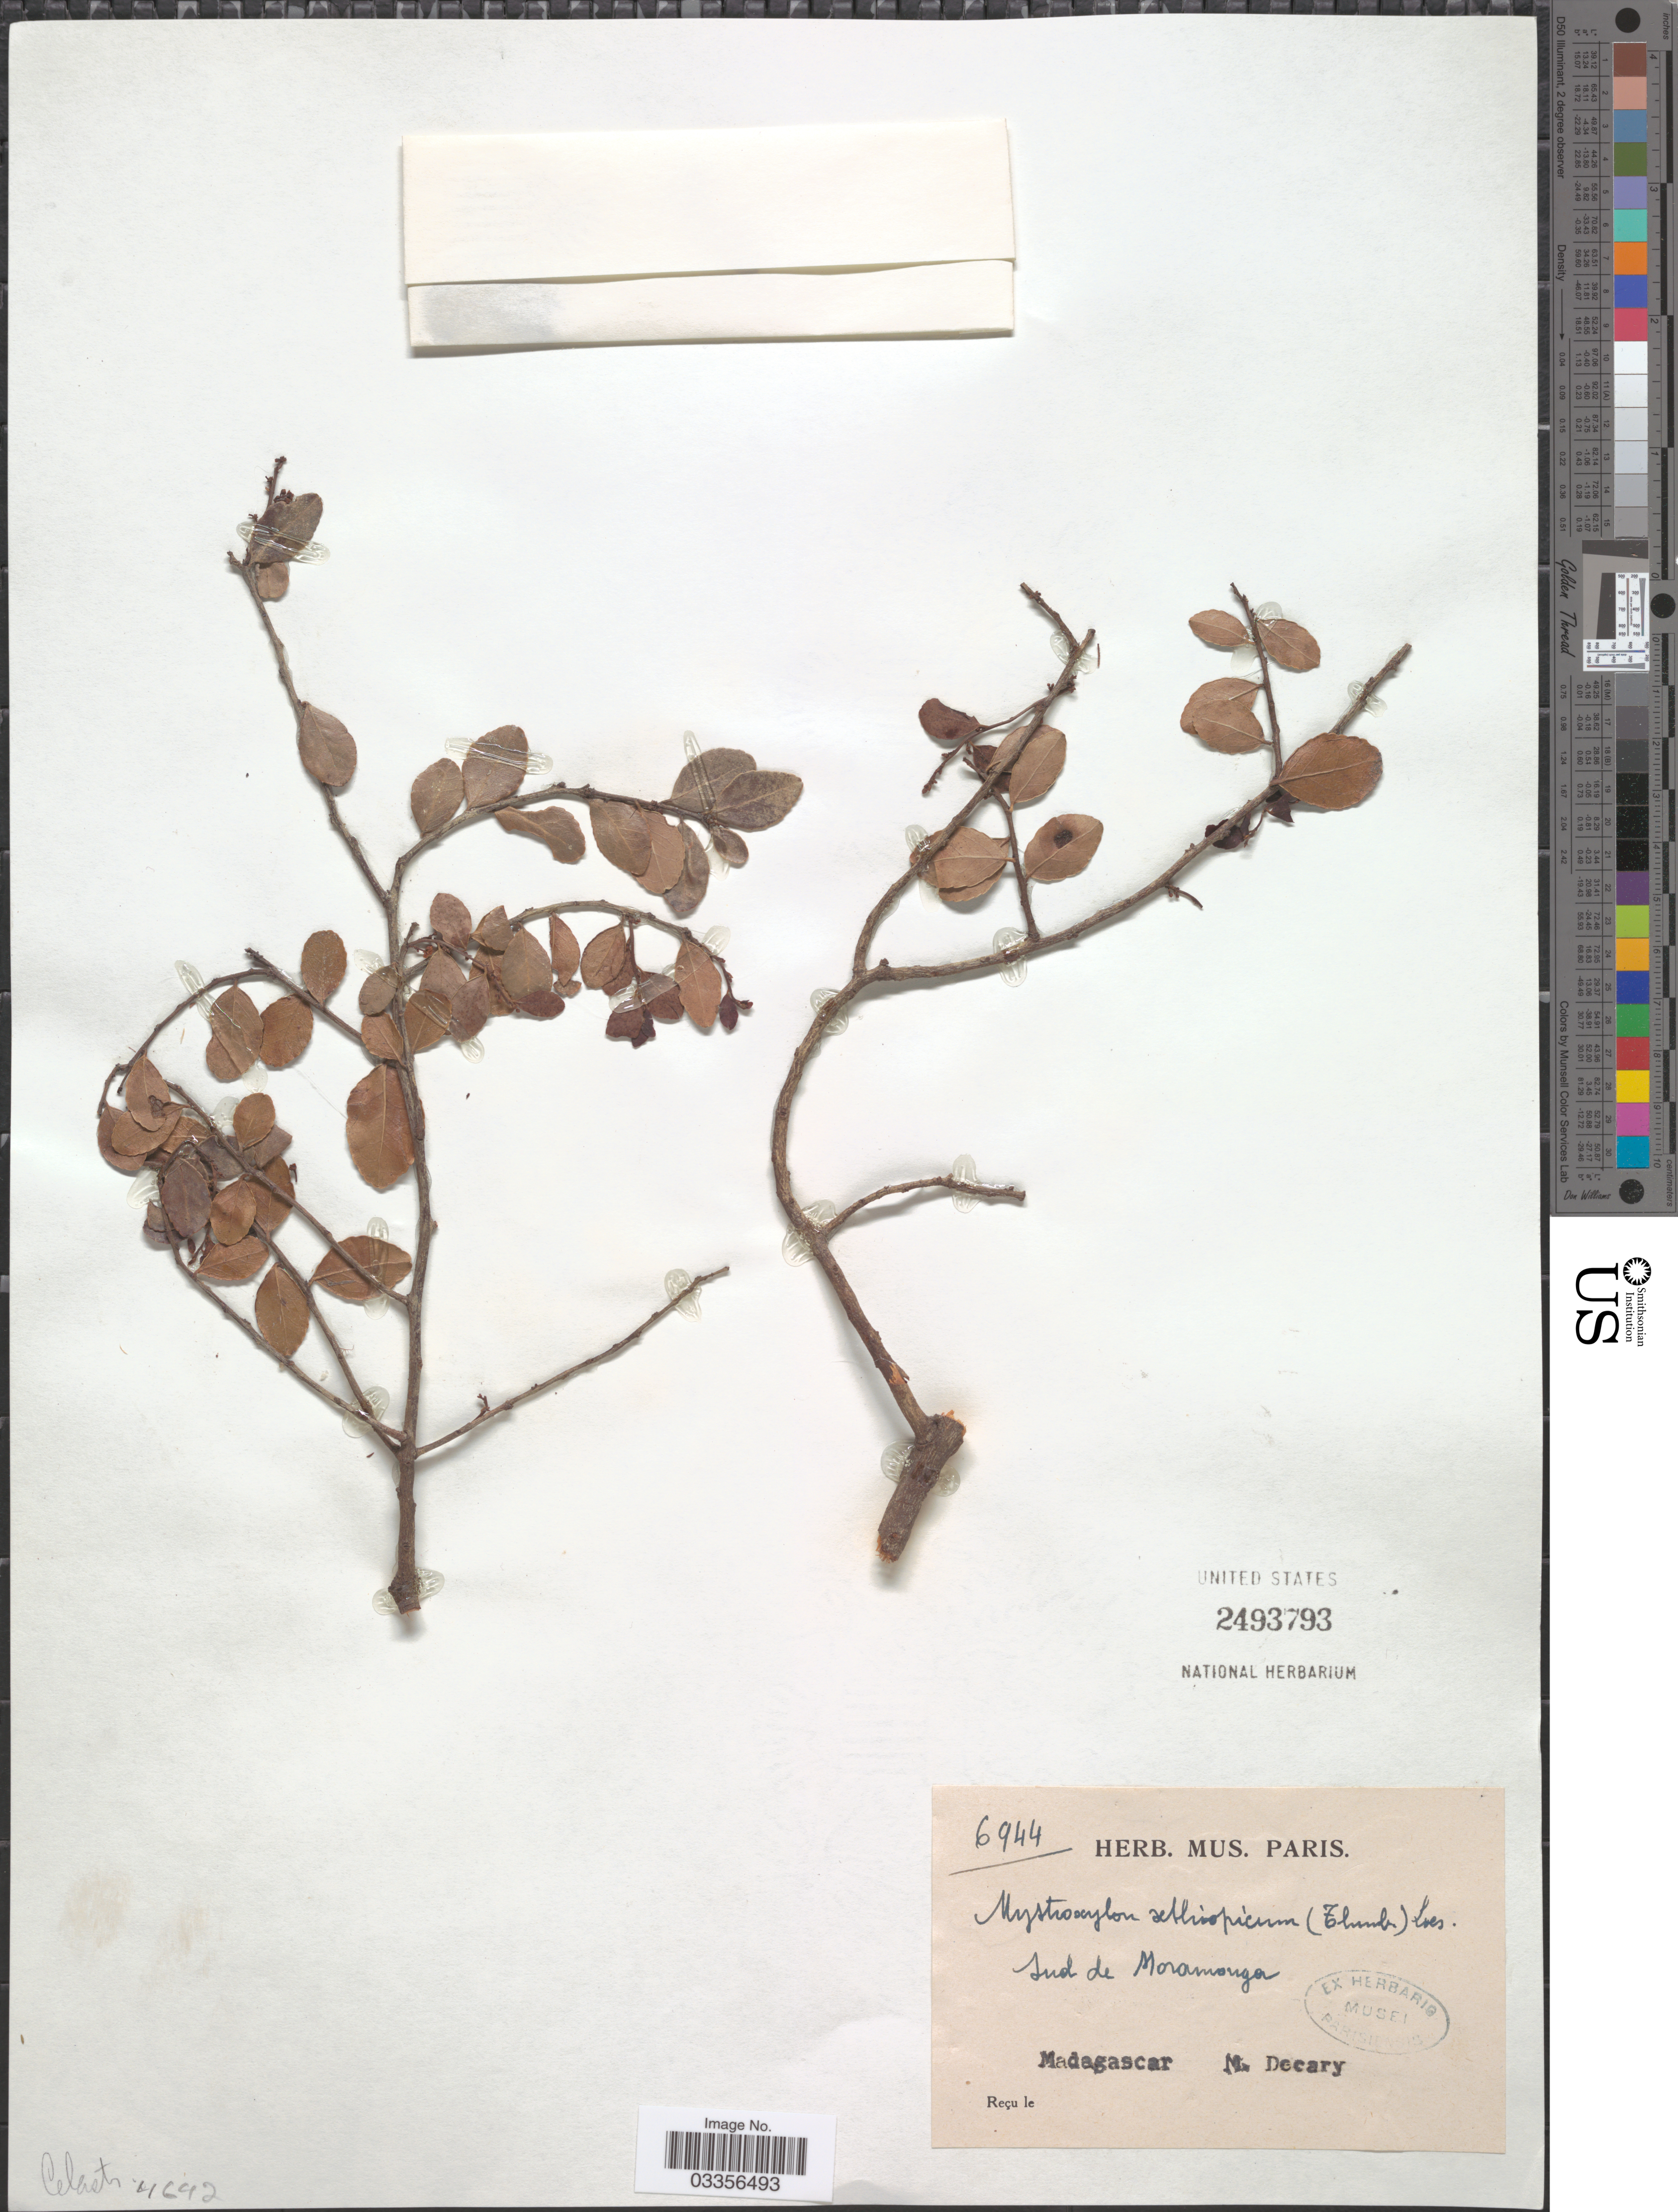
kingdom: Plantae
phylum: Tracheophyta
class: Magnoliopsida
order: Celastrales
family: Celastraceae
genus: Mystroxylon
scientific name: Mystroxylon aethiopicum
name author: (Thunb.) Loes.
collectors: R. Decary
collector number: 6944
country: Madagascar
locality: Sud de Moramonga.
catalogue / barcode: US 2493793